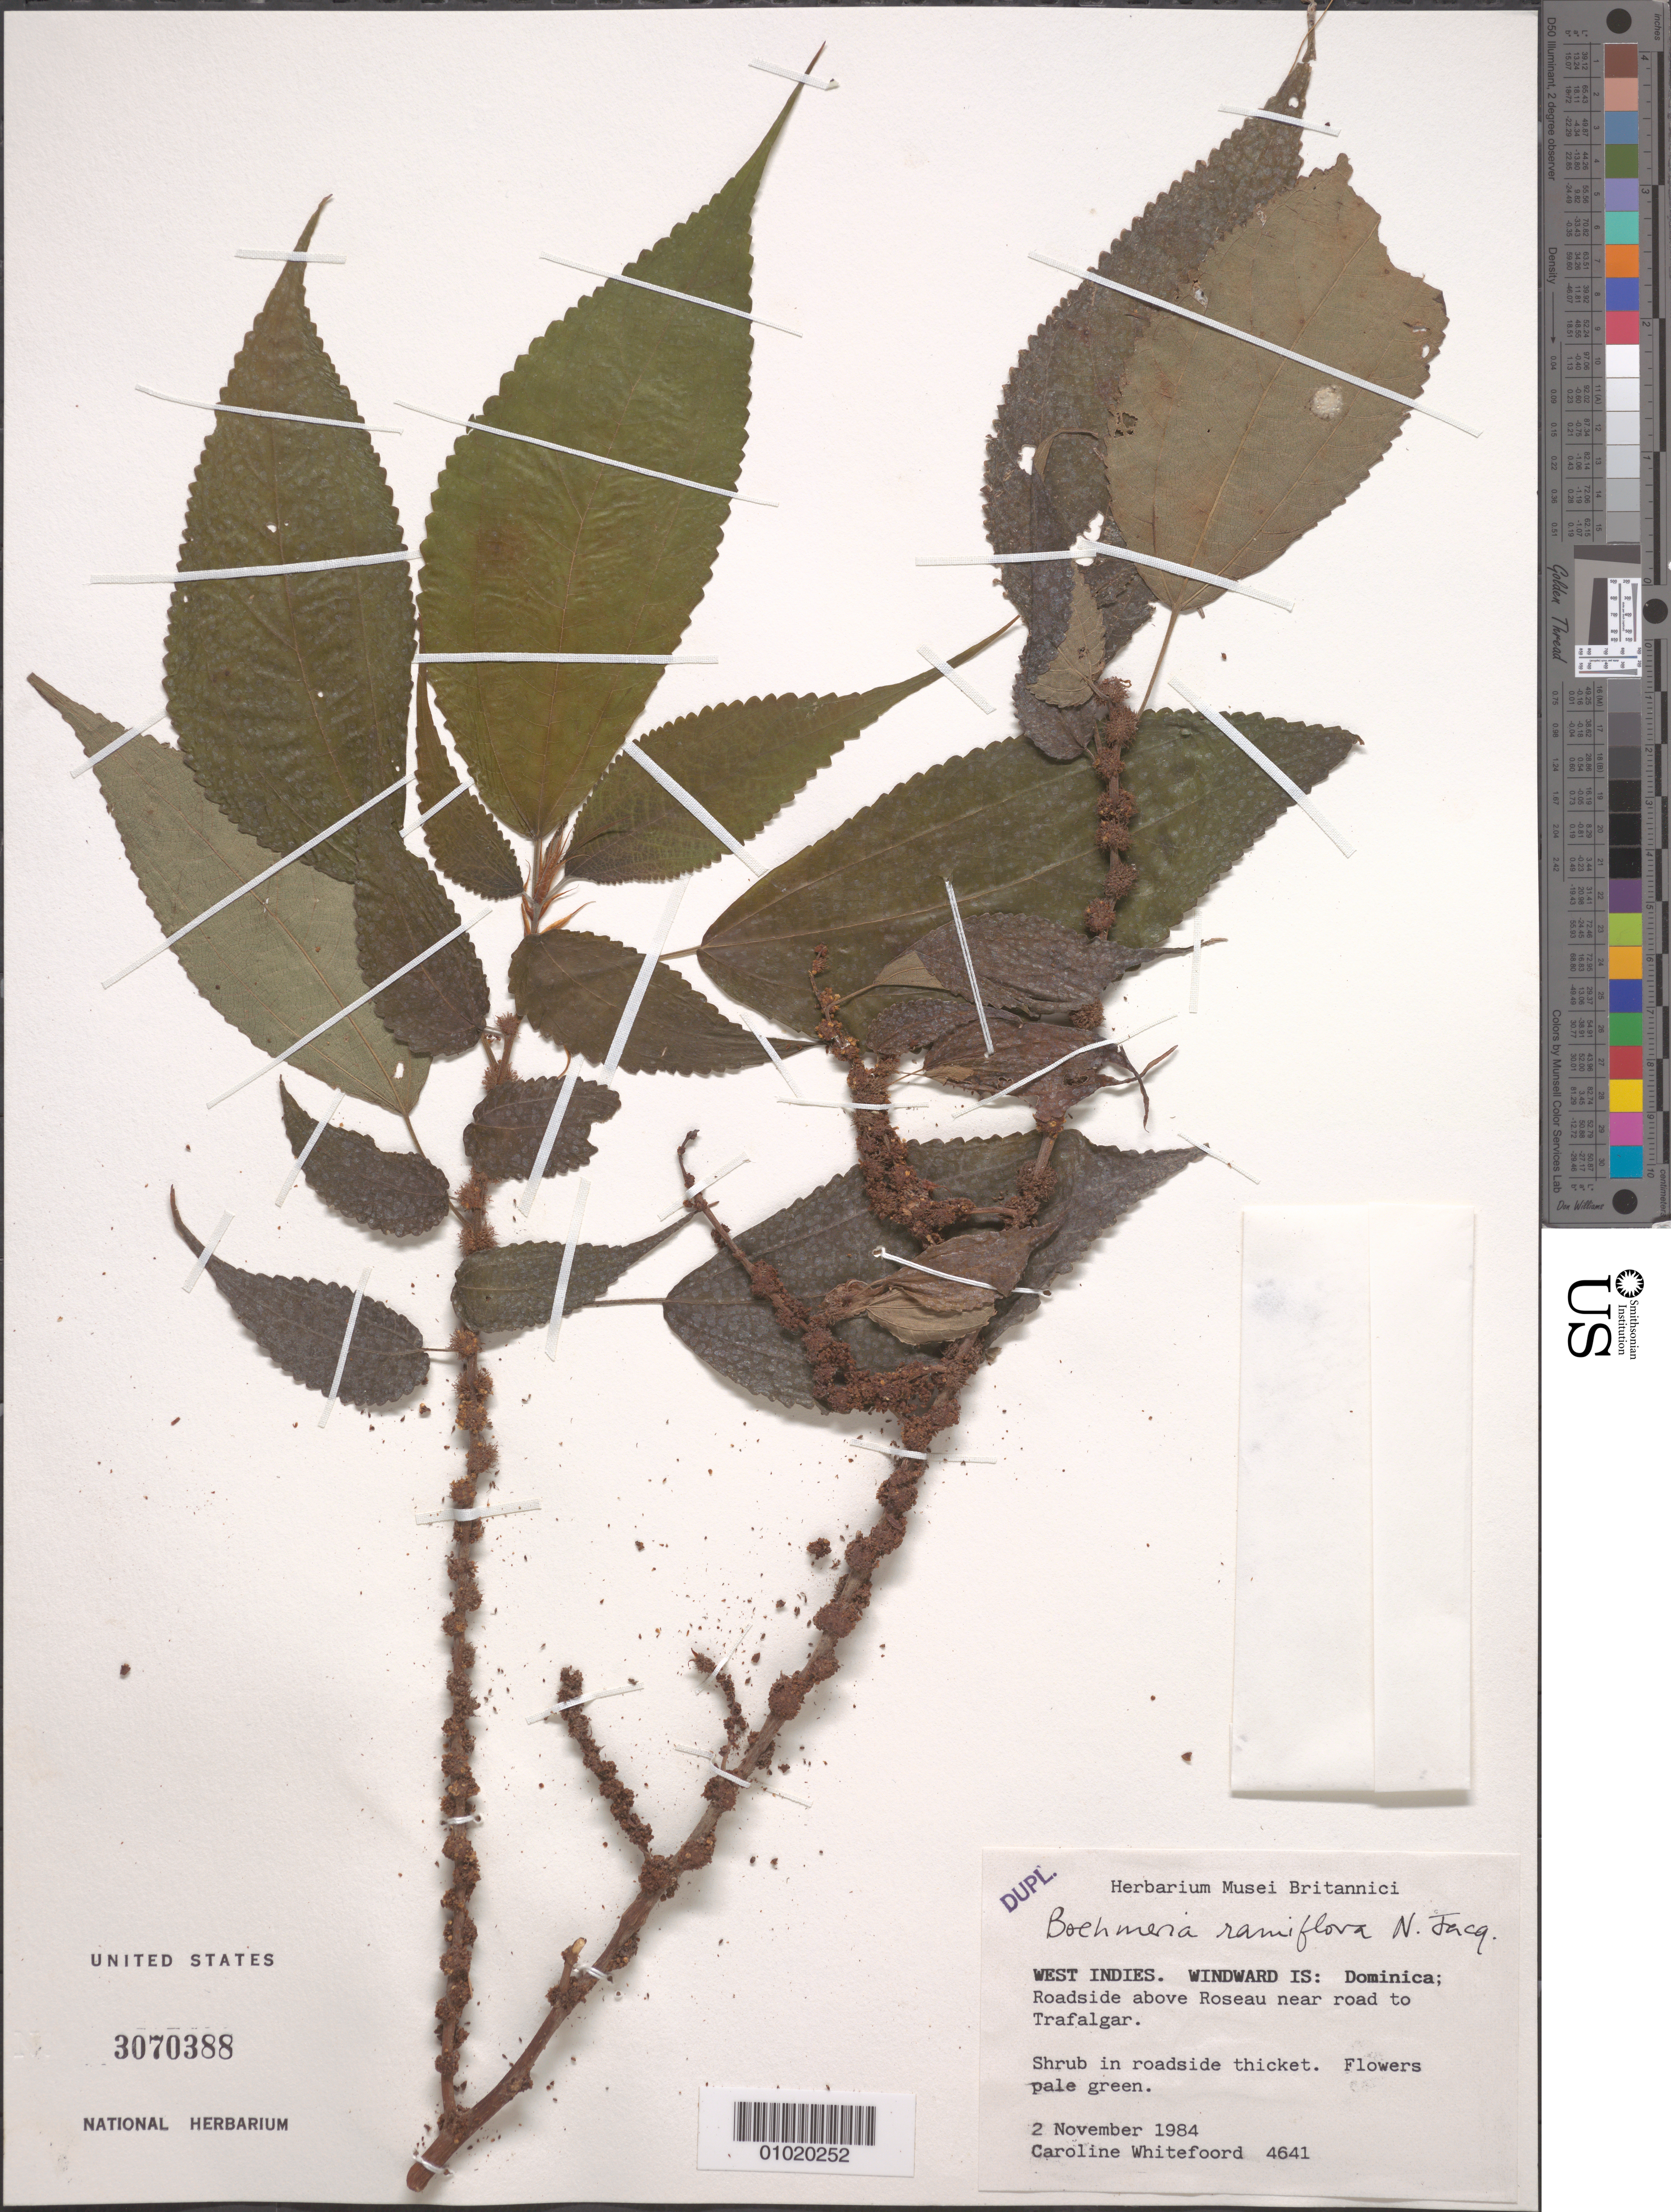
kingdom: Plantae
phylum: Tracheophyta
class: Magnoliopsida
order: Rosales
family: Urticaceae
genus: Boehmeria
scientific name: Boehmeria ramiflora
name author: Jacq.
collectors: C. Whitefoord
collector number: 4641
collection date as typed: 02 Nov 1984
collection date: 1984-11-02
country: Dominica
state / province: St. George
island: Dominica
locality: Roadside above Roseau near road to Trafalgar.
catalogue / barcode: US 3070388